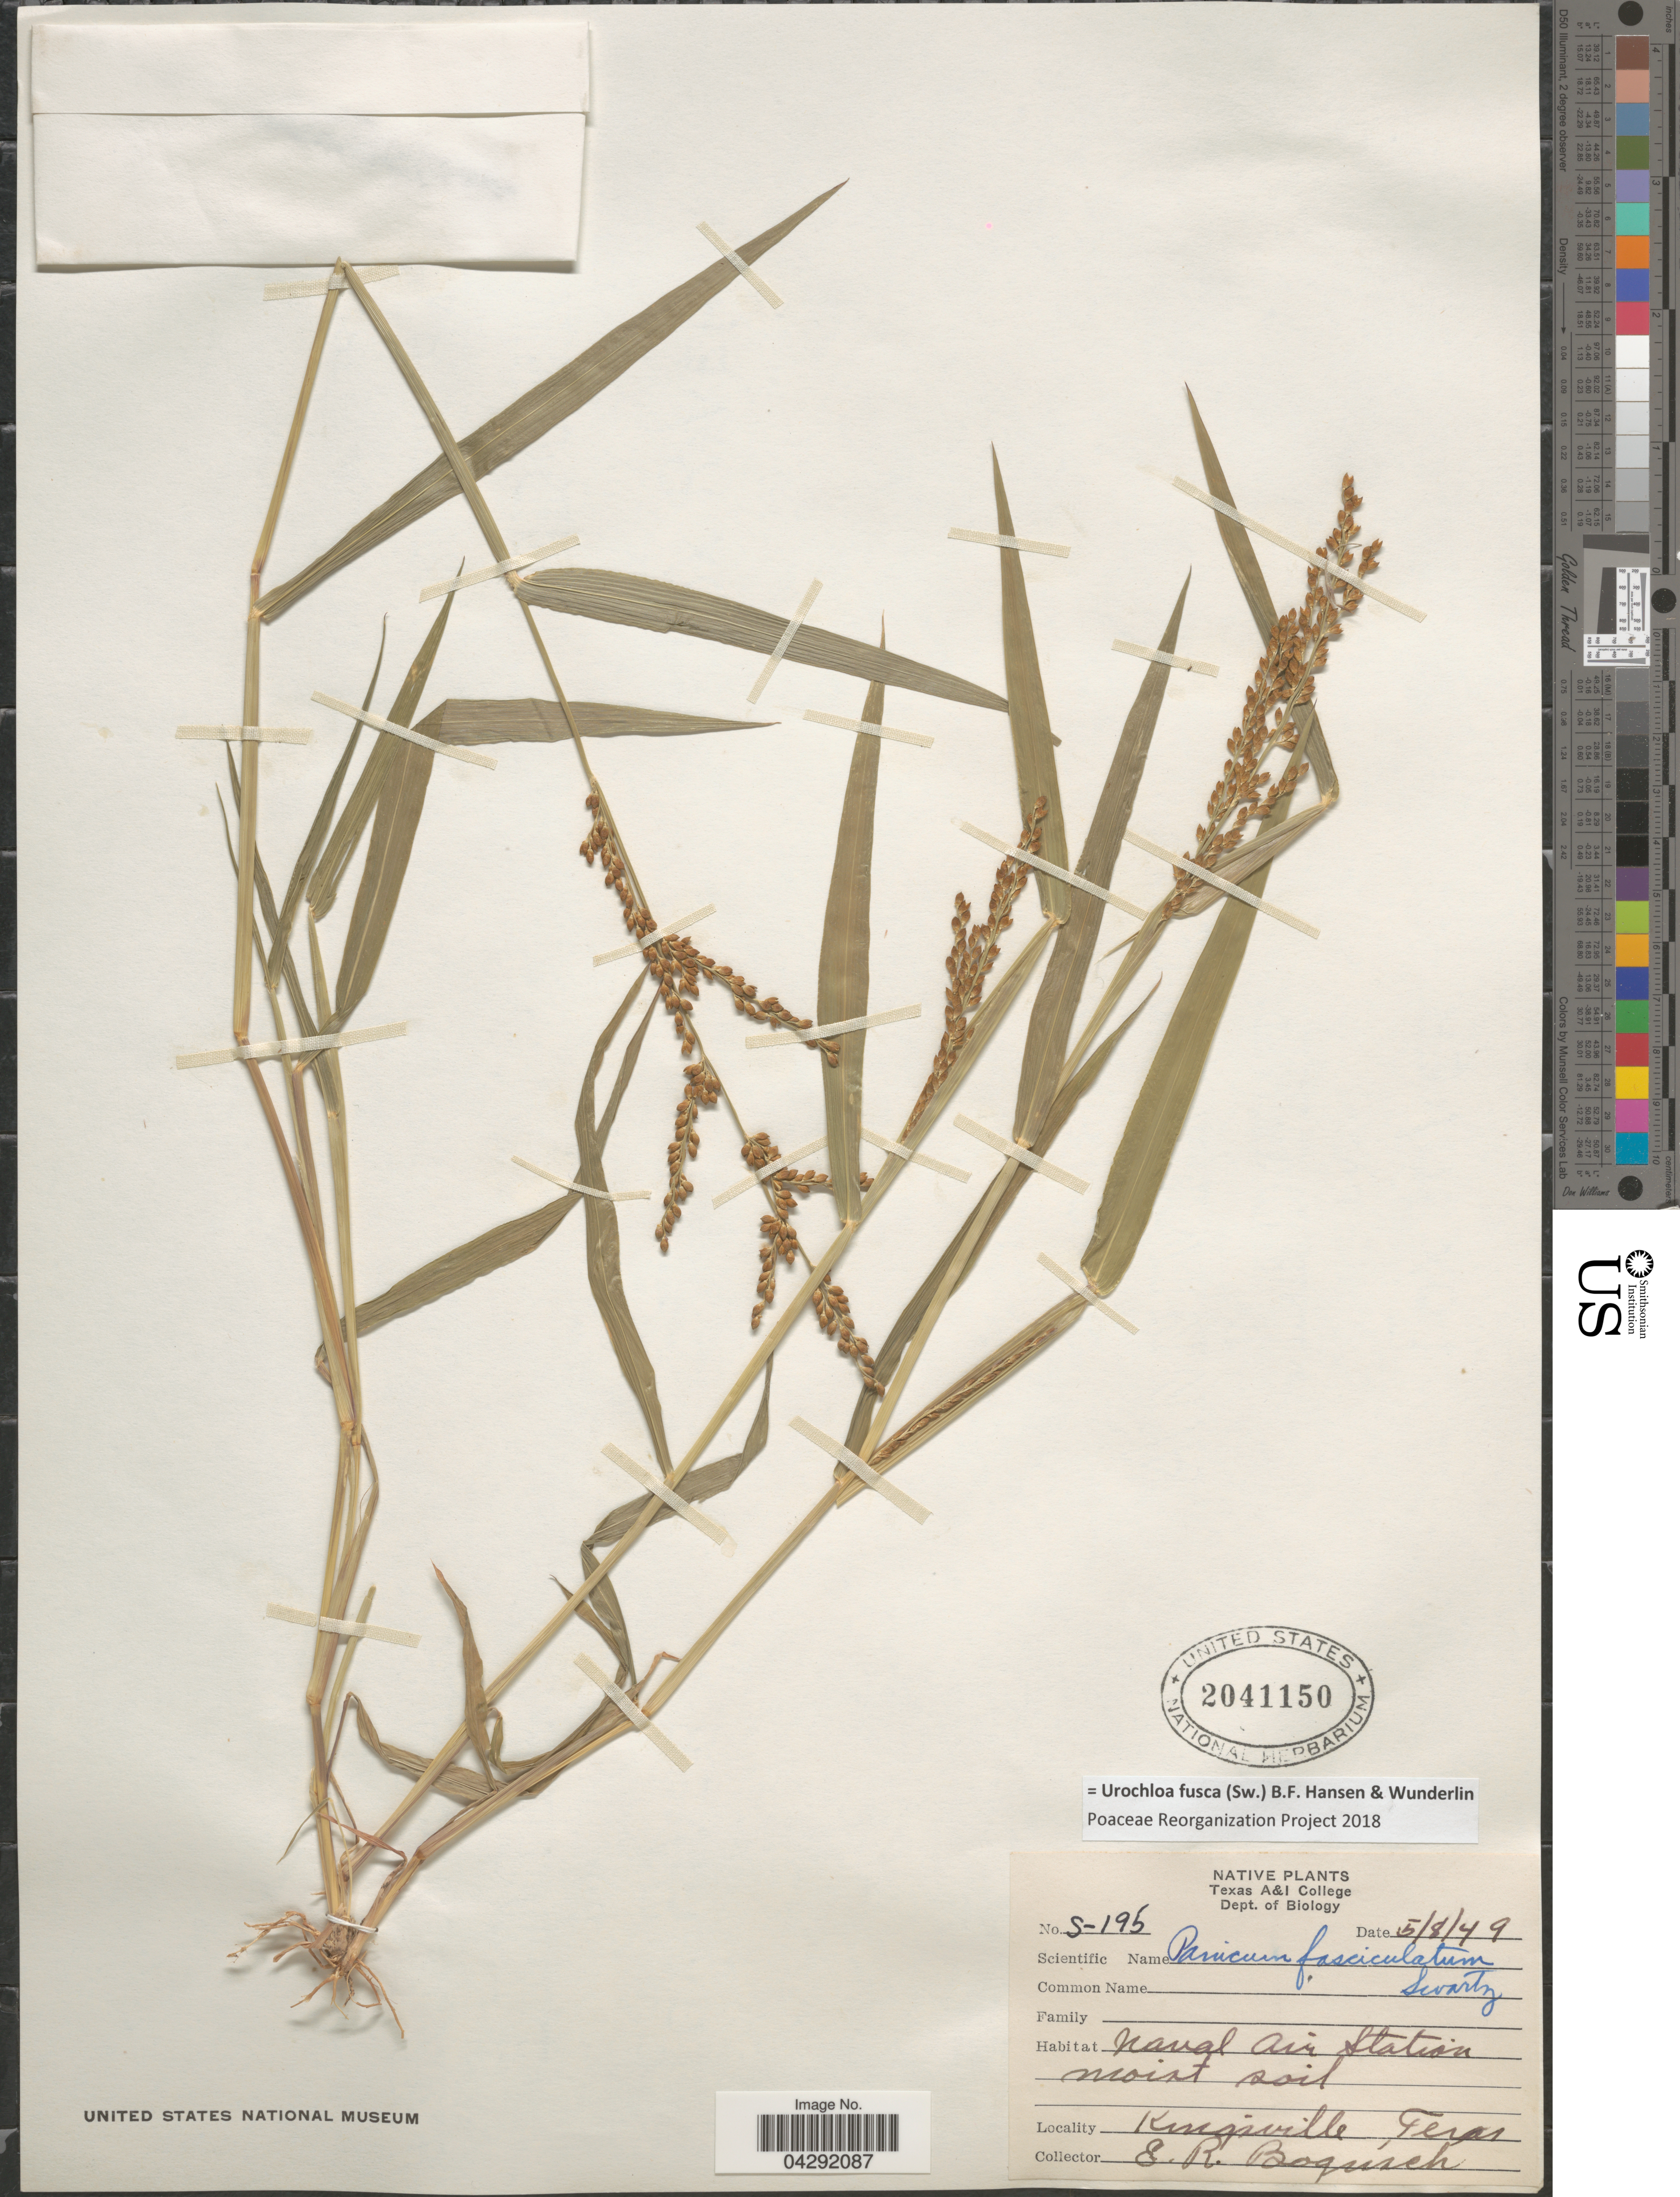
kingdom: Plantae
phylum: Tracheophyta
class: Liliopsida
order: Poales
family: Poaceae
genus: Urochloa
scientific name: Urochloa fusca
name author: (Sw.) B.F. Hansen & Wunderlin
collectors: E. Boqusch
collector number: S-195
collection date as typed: Transcribed d/m/y: 8/5/49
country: United States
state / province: Texas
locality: Knoxville. Naval air station.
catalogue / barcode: US 2041150